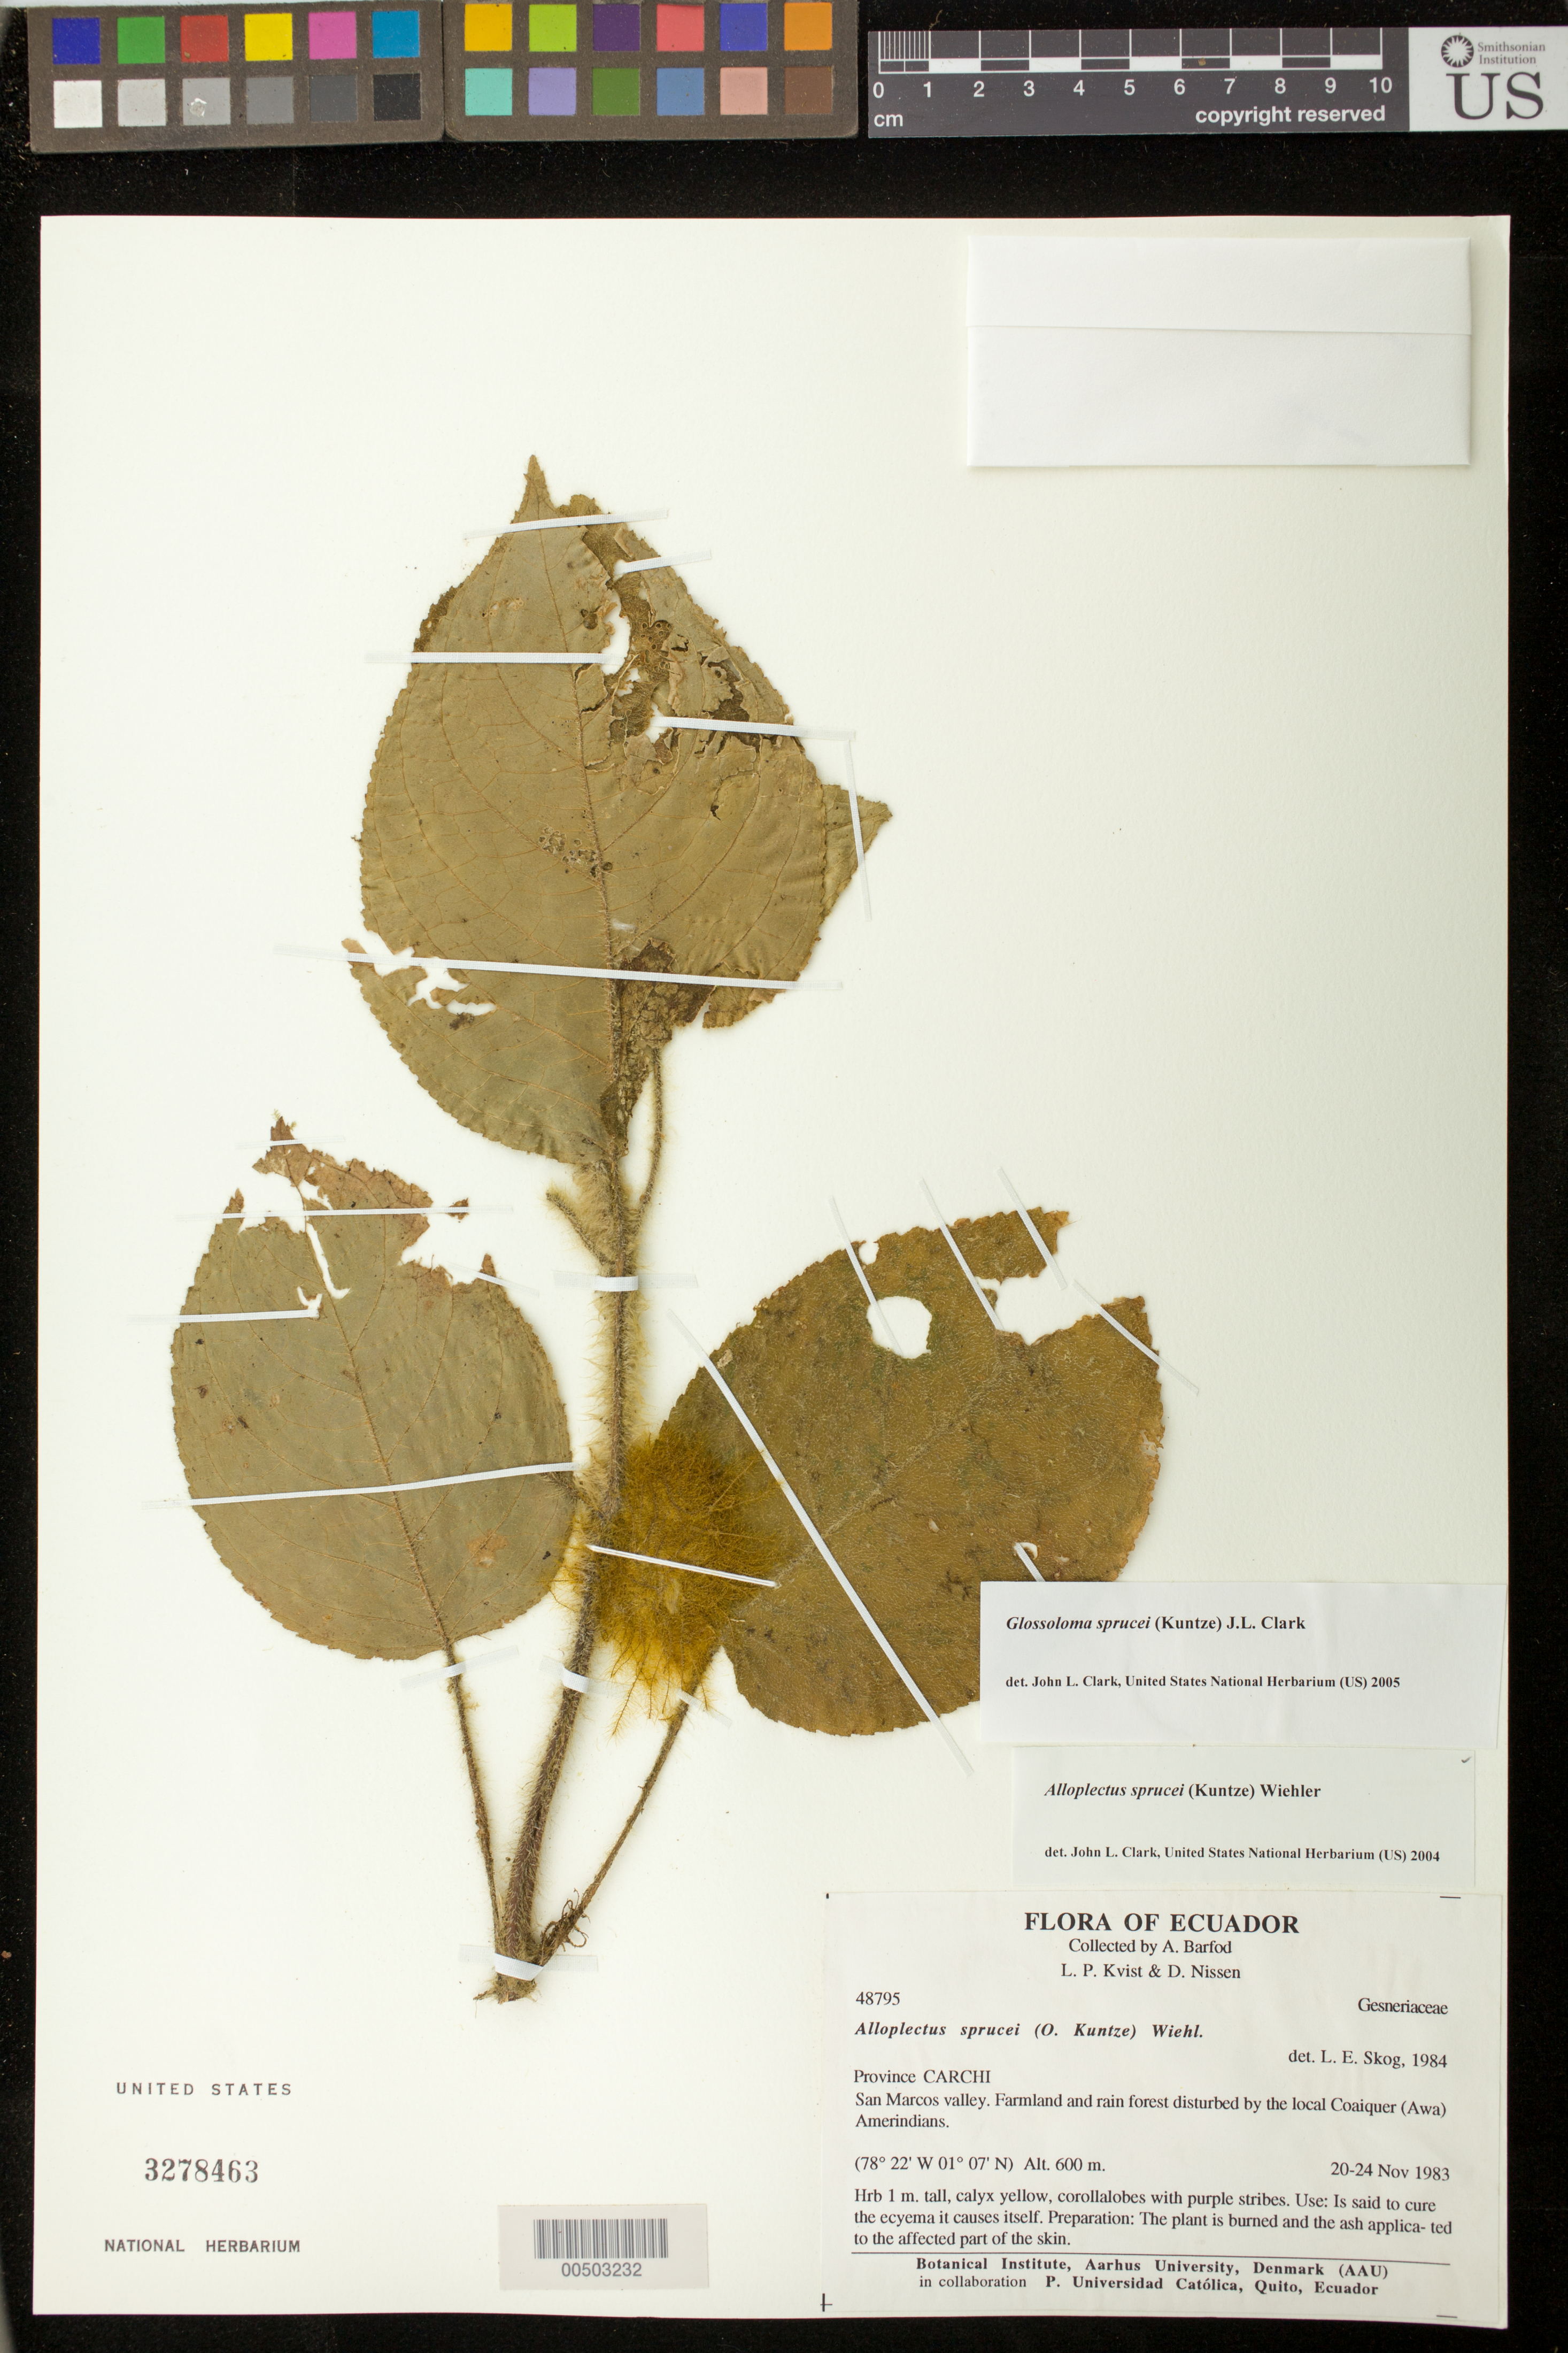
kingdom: Plantae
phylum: Tracheophyta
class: Magnoliopsida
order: Lamiales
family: Gesneriaceae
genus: Glossoloma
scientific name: Glossoloma sprucei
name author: (Kuntze) J.L. Clark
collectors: L. P. Kvist & D. Nissen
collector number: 48795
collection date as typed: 20-24 Nov 1983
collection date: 1983-11-20/1983-11-24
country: Ecuador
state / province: Carchi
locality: San Marcos Valley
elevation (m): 600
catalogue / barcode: US 3278463